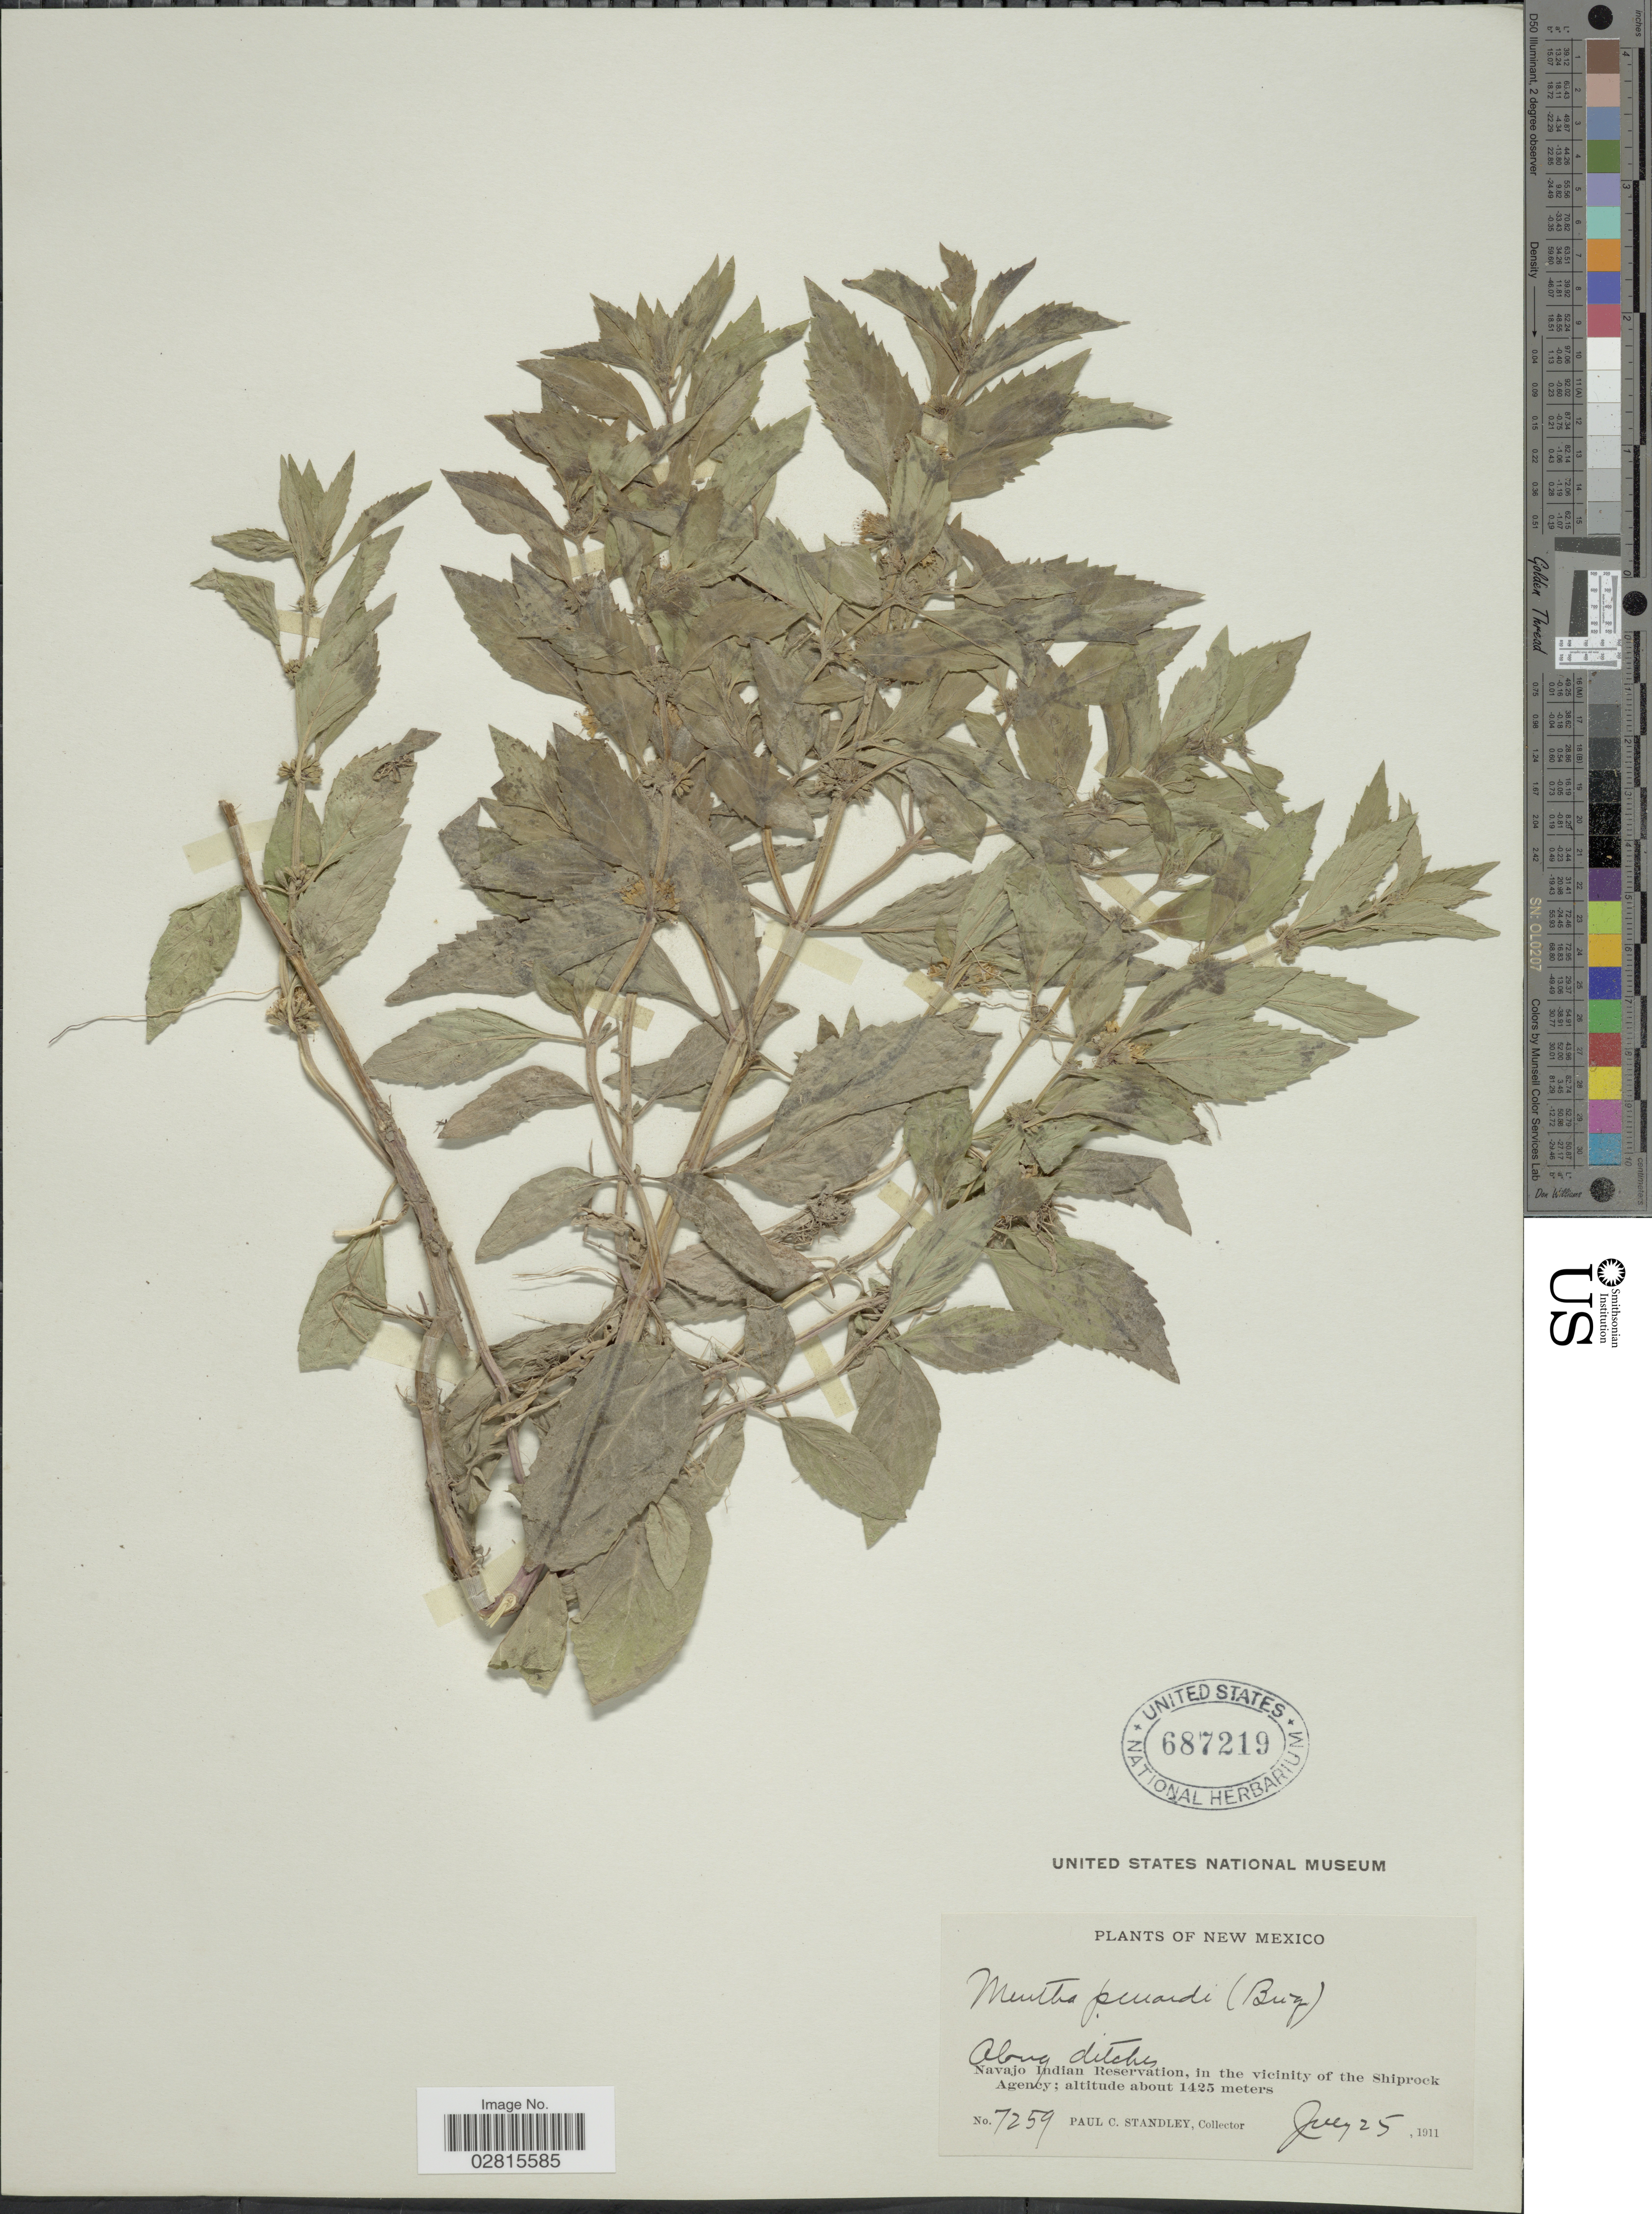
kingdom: Plantae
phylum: Tracheophyta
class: Magnoliopsida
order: Lamiales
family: Lamiaceae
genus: Mentha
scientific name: Mentha penardii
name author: (Briq.) Rydb.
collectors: P. C. Standley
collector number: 7259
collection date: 1911-07-25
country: United States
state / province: New Mexico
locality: Along ditches, Navajo Indian Reservation, on the vicinity of the Shiprock Agency.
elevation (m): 1425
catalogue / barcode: US 687219